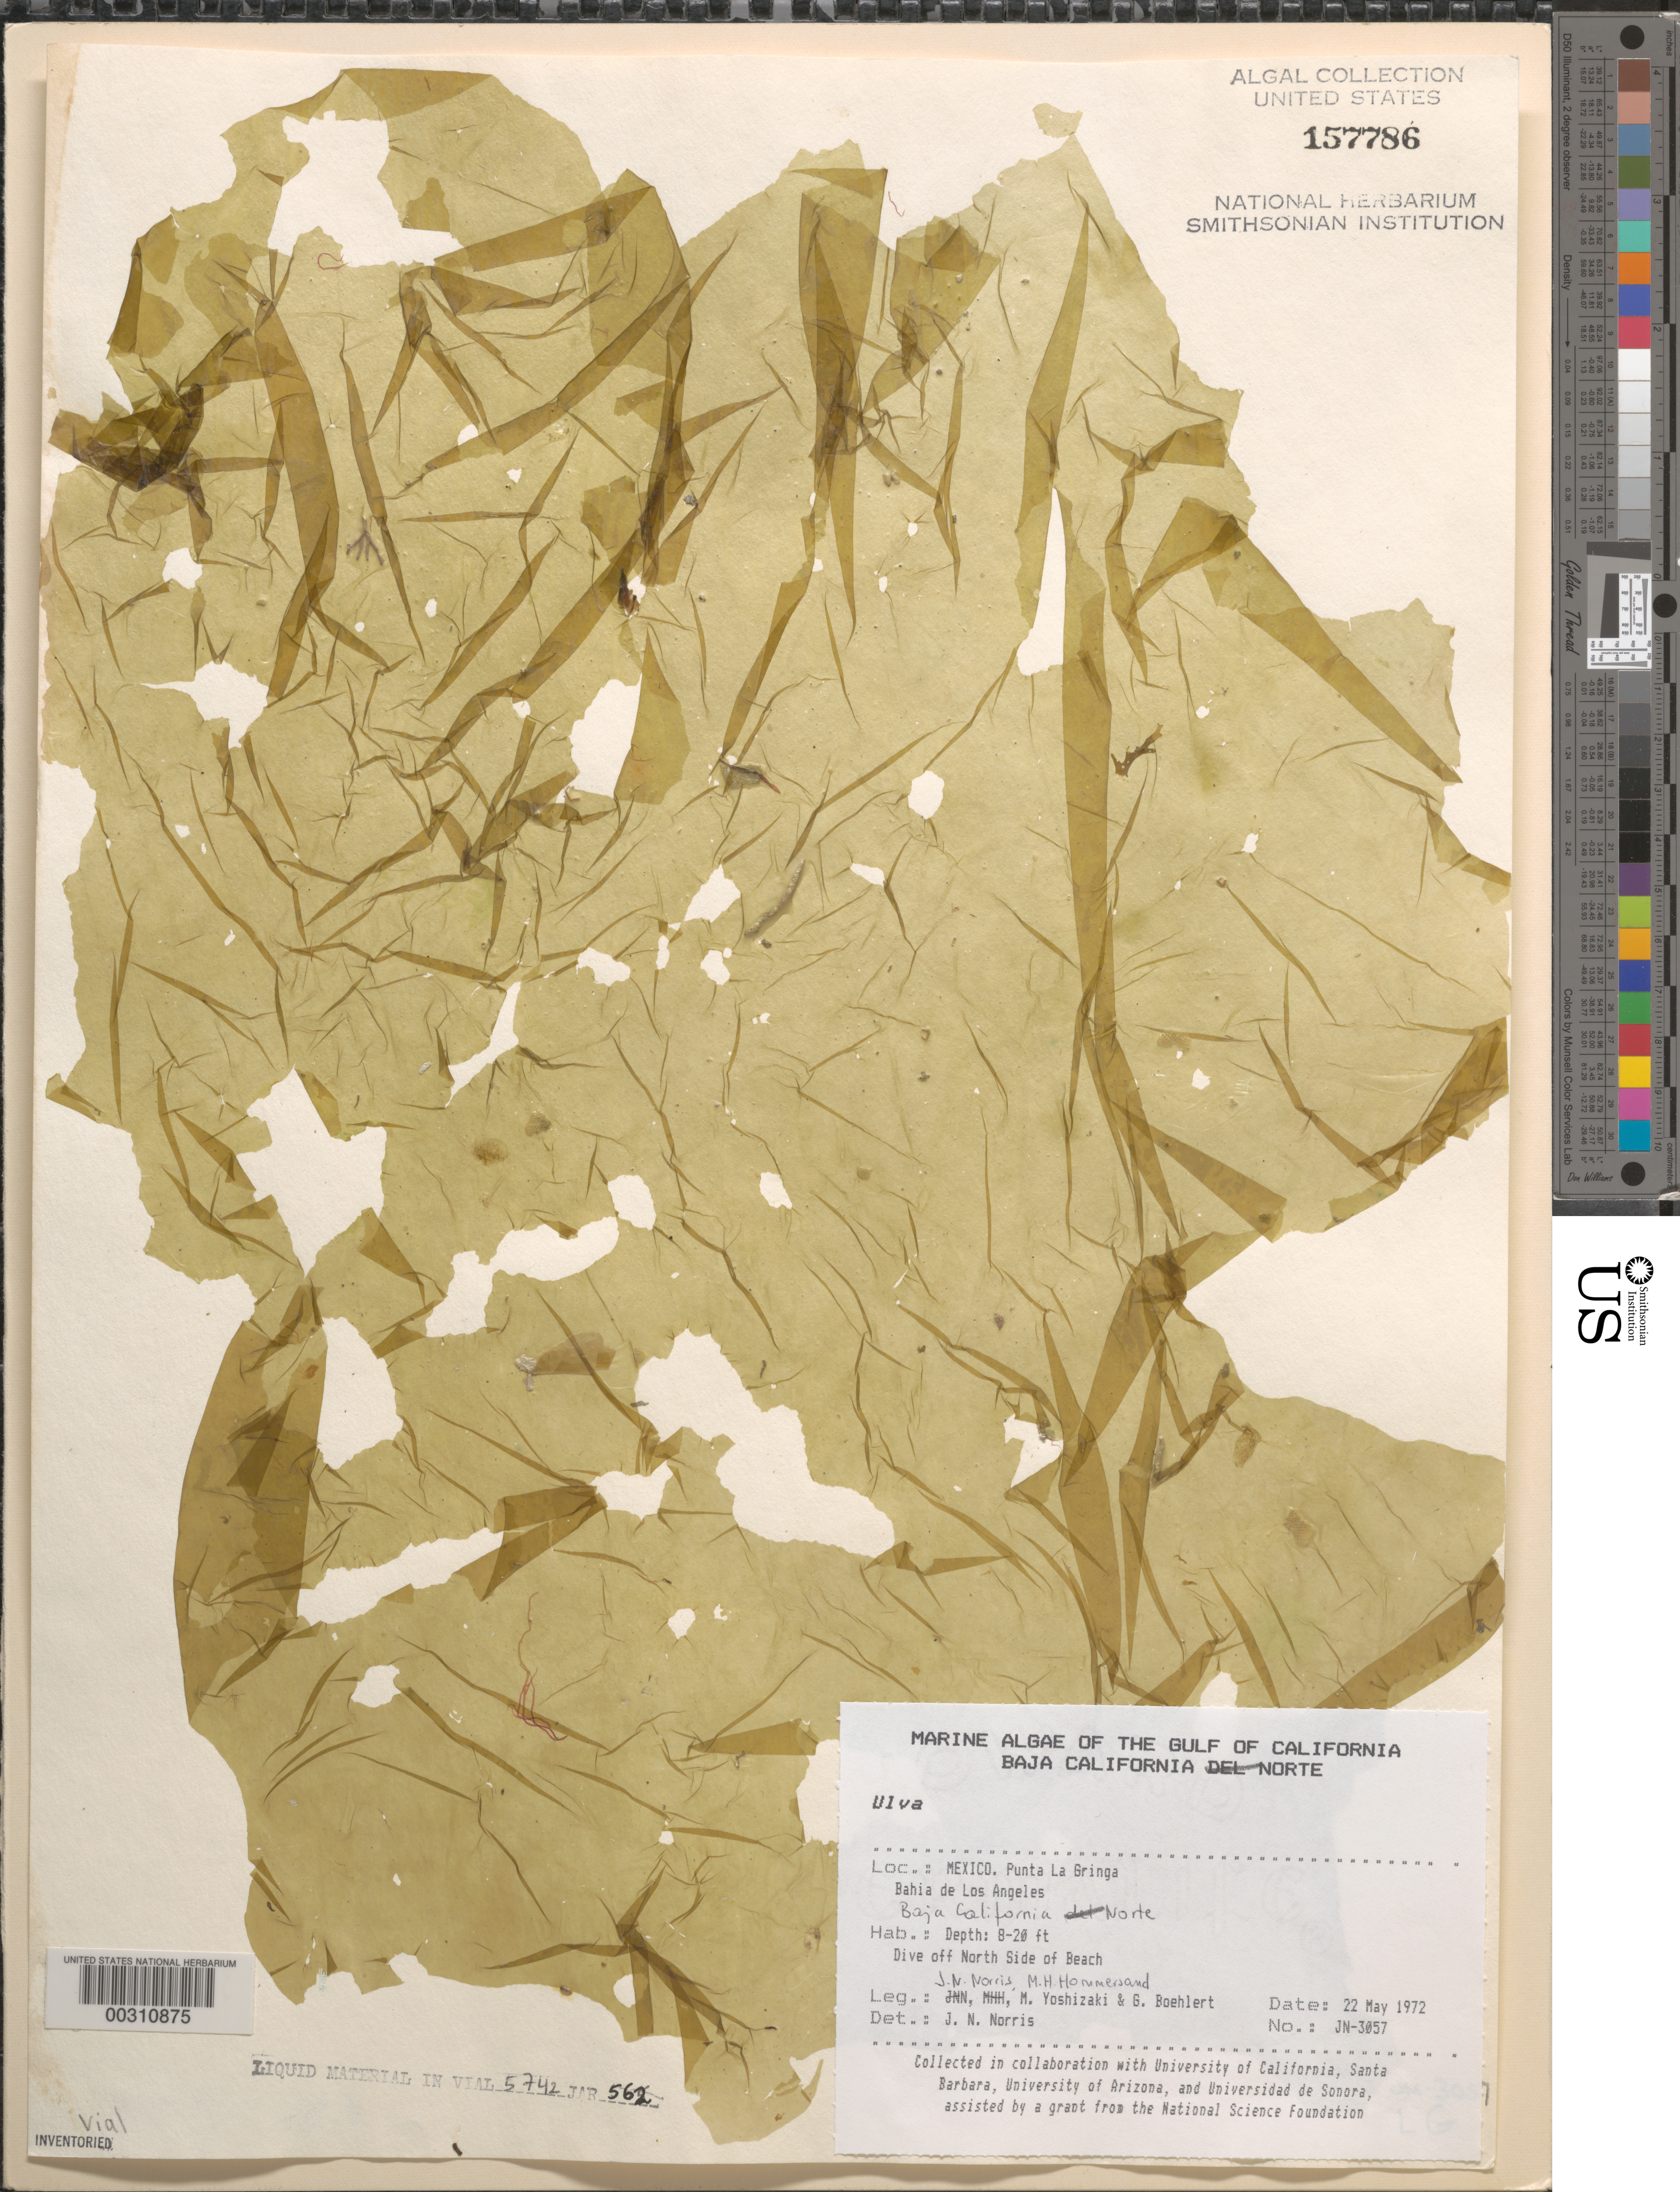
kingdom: Plantae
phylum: Chlorophyta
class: Ulvophyceae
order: Ulvales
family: Ulvaceae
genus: Ulva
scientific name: Ulva sp.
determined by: Norris, James N.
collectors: J. N. Norris, M. H. Hommersand, M. Yoshizaki & G. Boehlert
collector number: JN-3057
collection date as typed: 22 May 1972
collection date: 1972-05-22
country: Mexico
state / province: Baja California Norte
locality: Punta La Gringa, Bahia de los Angeles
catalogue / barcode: US 157786